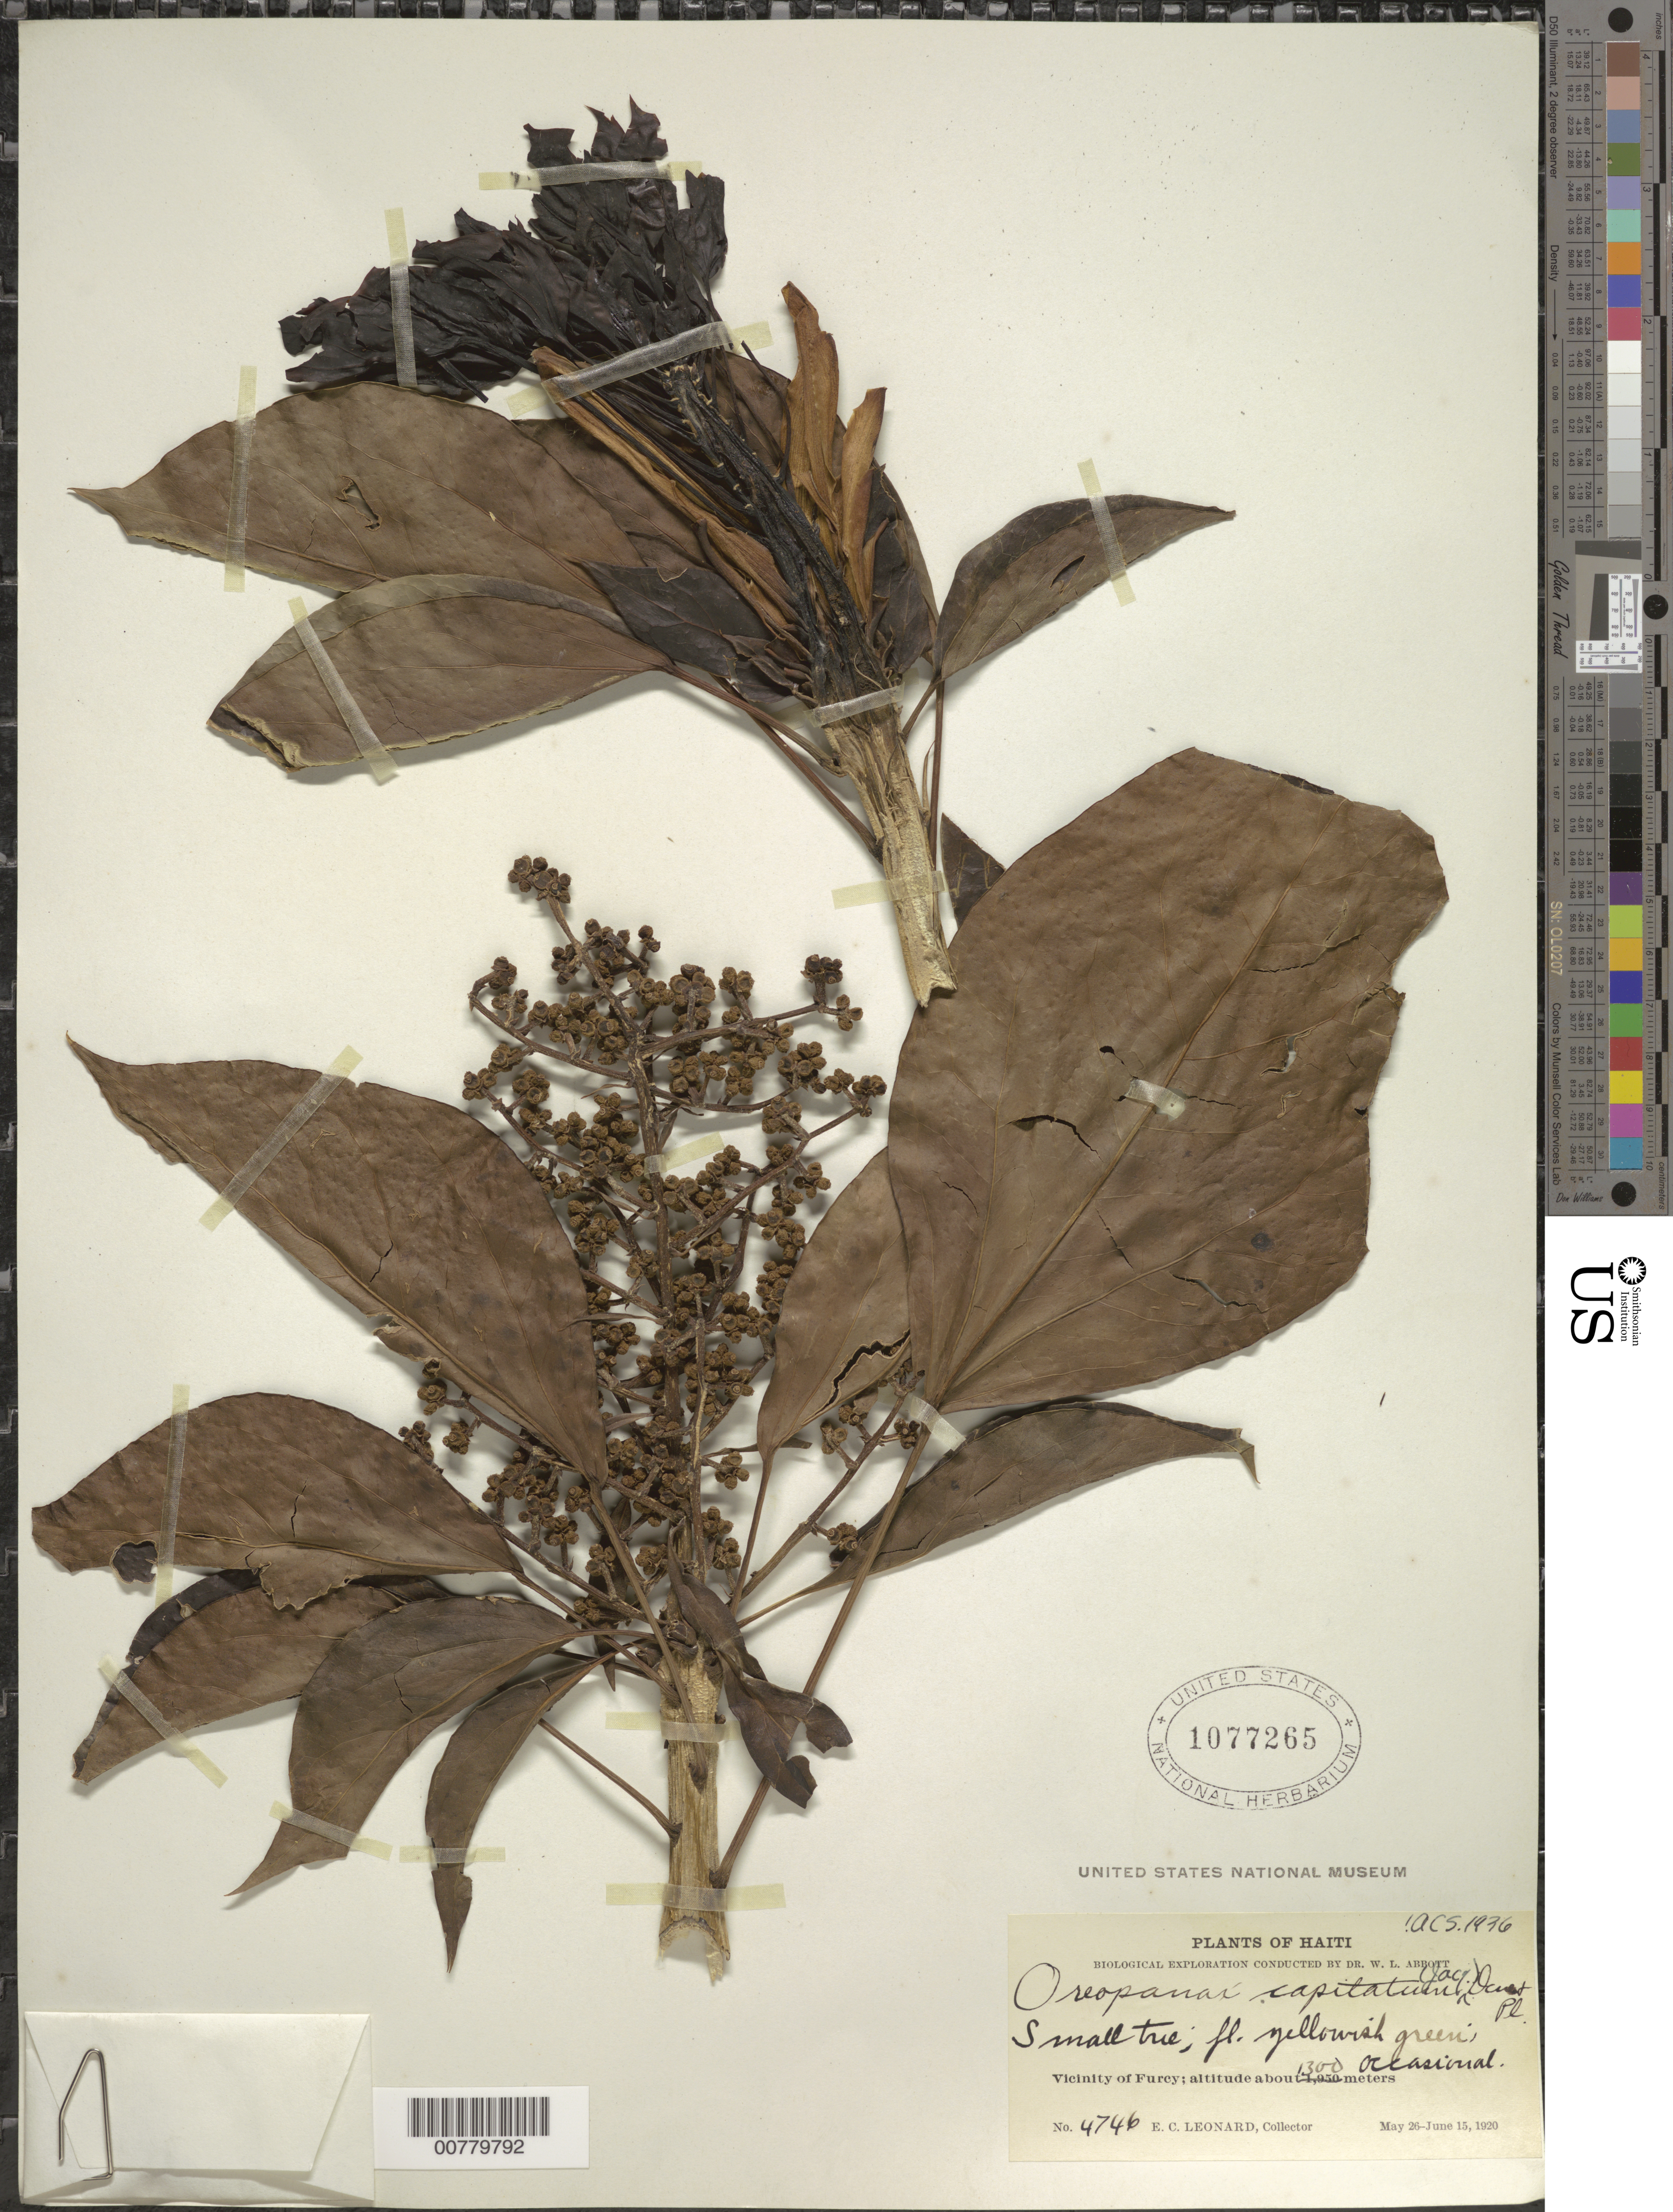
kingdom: Plantae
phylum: Tracheophyta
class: Magnoliopsida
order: Apiales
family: Araliaceae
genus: Oreopanax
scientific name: Oreopanax capitatus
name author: (Jacq.) Decne. & Planch.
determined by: Smith, A. C.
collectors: E. C. Leonard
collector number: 4746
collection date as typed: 26 May 1920 15 Jun 1920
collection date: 1920-05-26/1920-06-15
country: Haiti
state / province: Ouest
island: Hispaniola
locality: Vicinity of Furcy.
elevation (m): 1300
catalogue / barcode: US 1077265